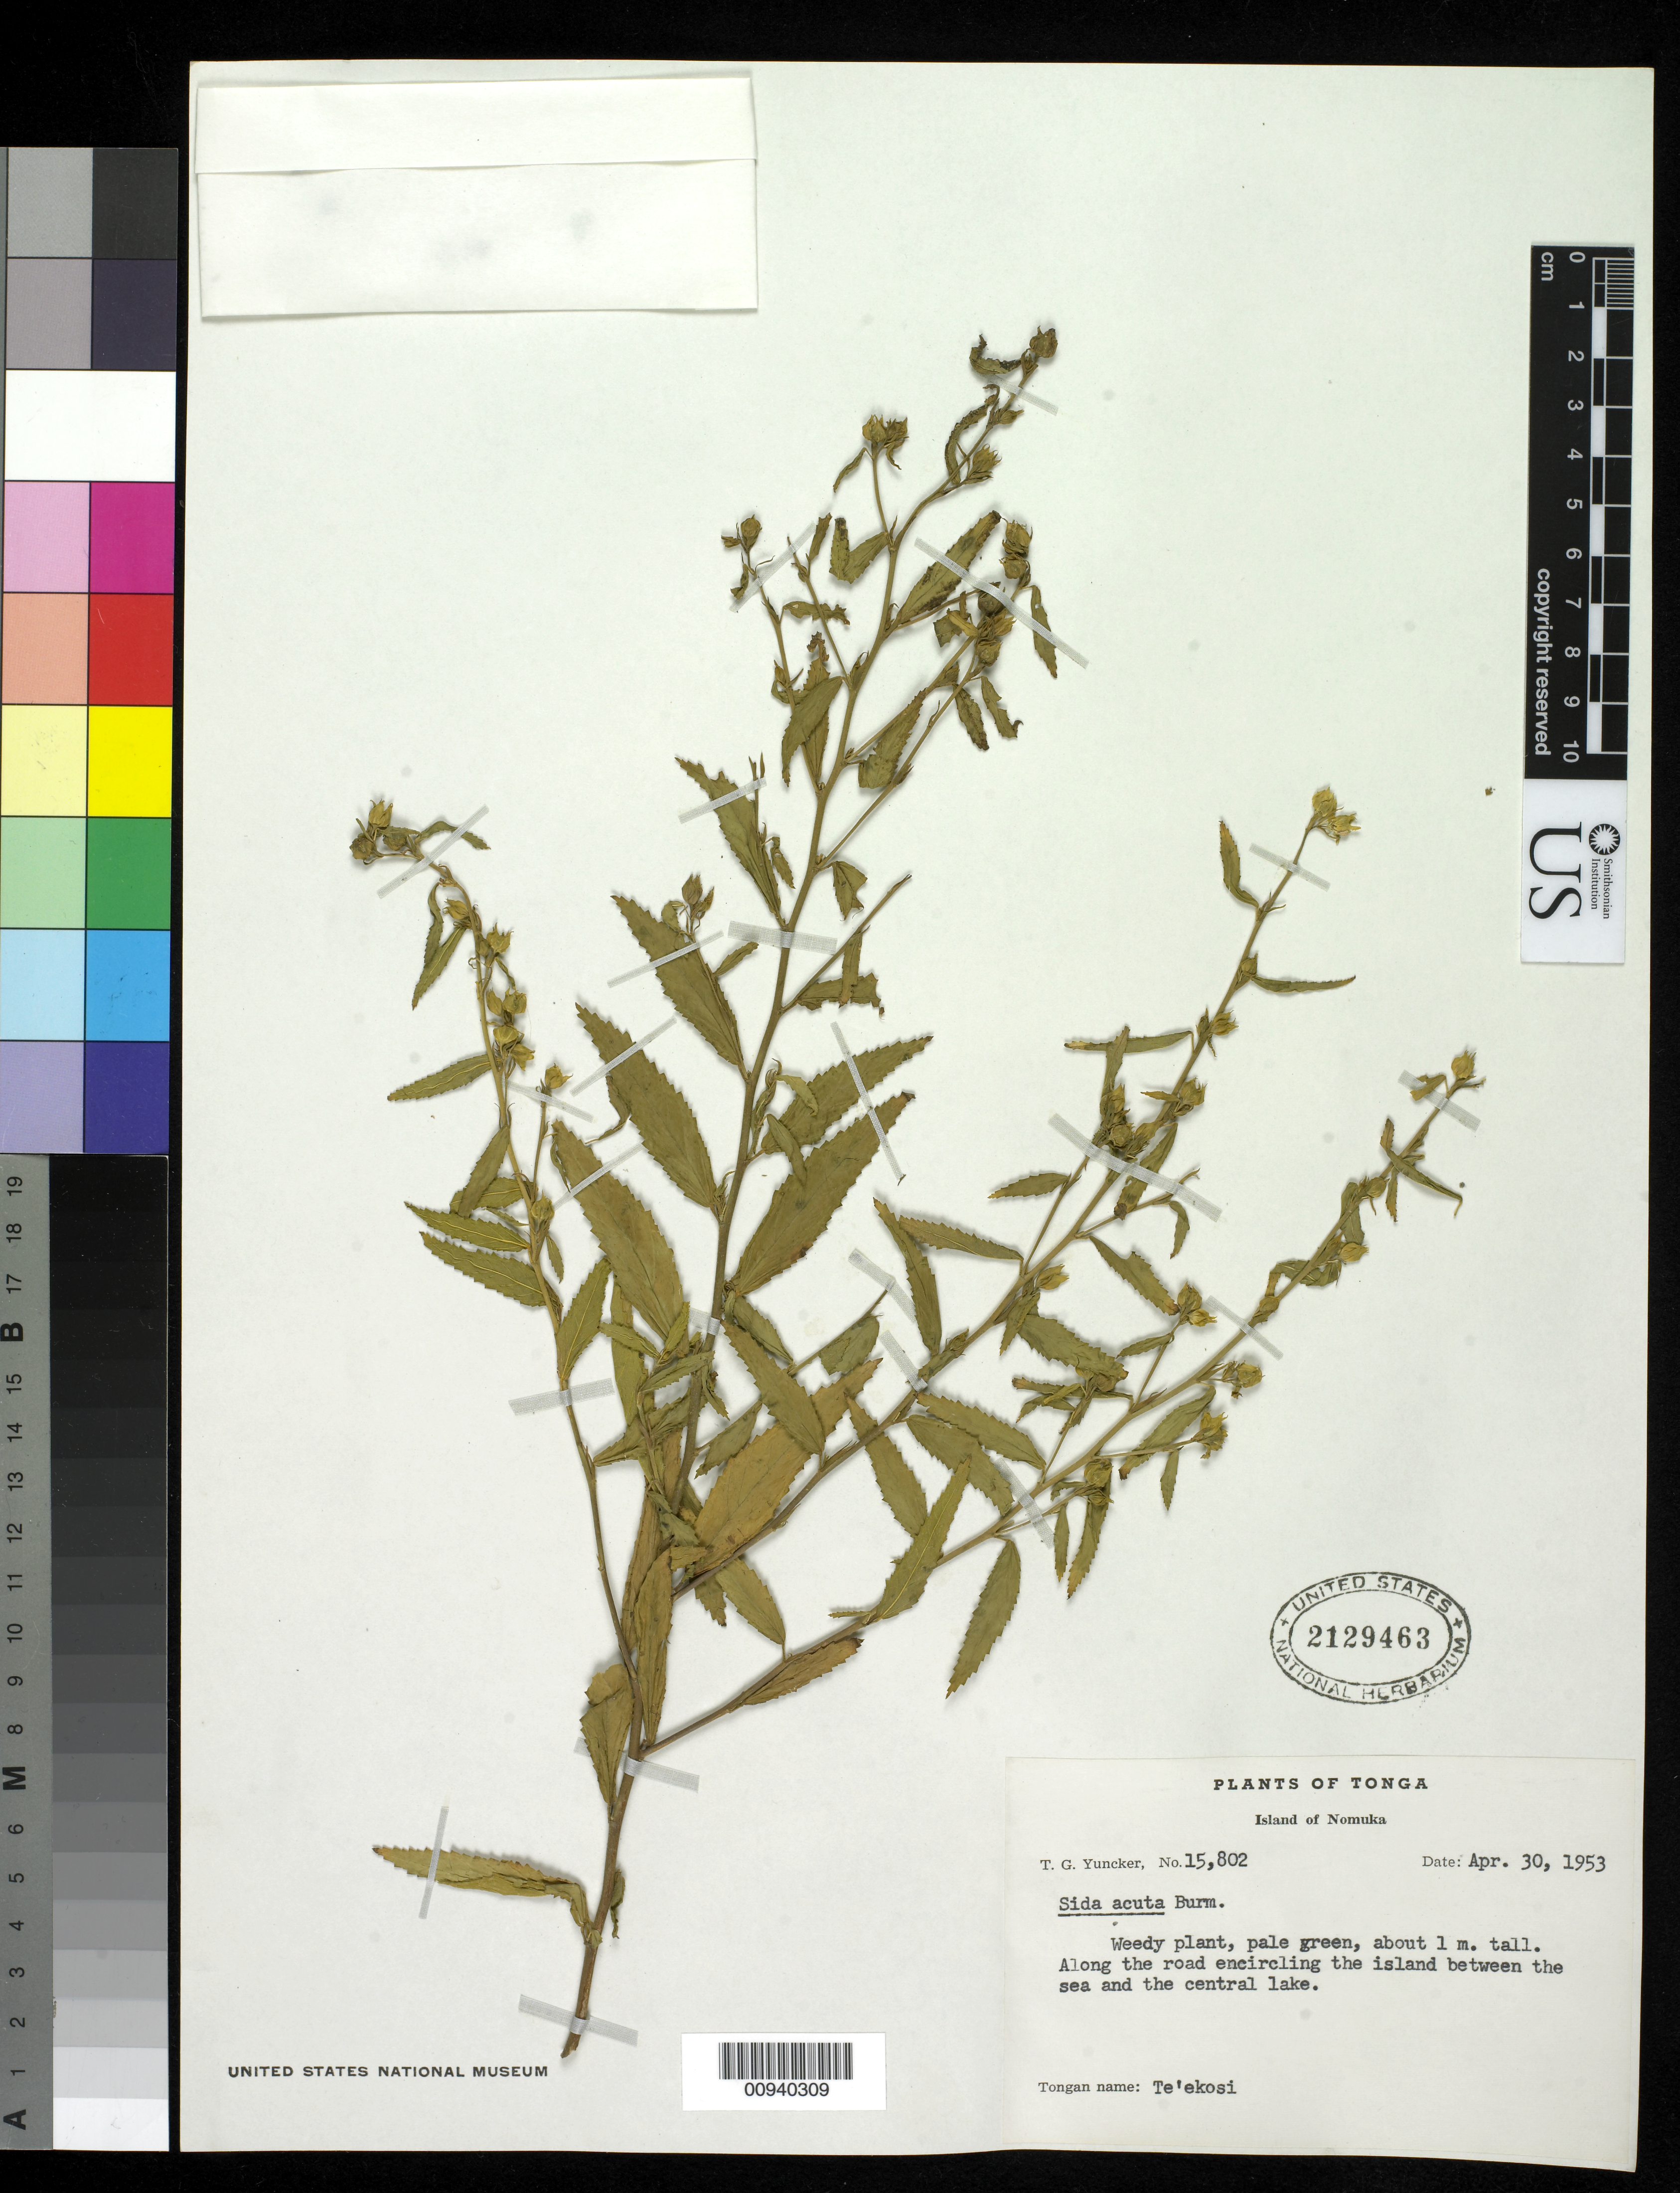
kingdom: Plantae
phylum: Tracheophyta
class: Magnoliopsida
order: Malvales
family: Malvaceae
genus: Sida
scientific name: Sida acuta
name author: Burm. f.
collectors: T. G. Yuncker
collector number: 15802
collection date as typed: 30 Apr 1953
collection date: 1953-04-30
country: Tonga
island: Nomuka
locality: Along the road encircling the island between the sea and central lake.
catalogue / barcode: US 2129463